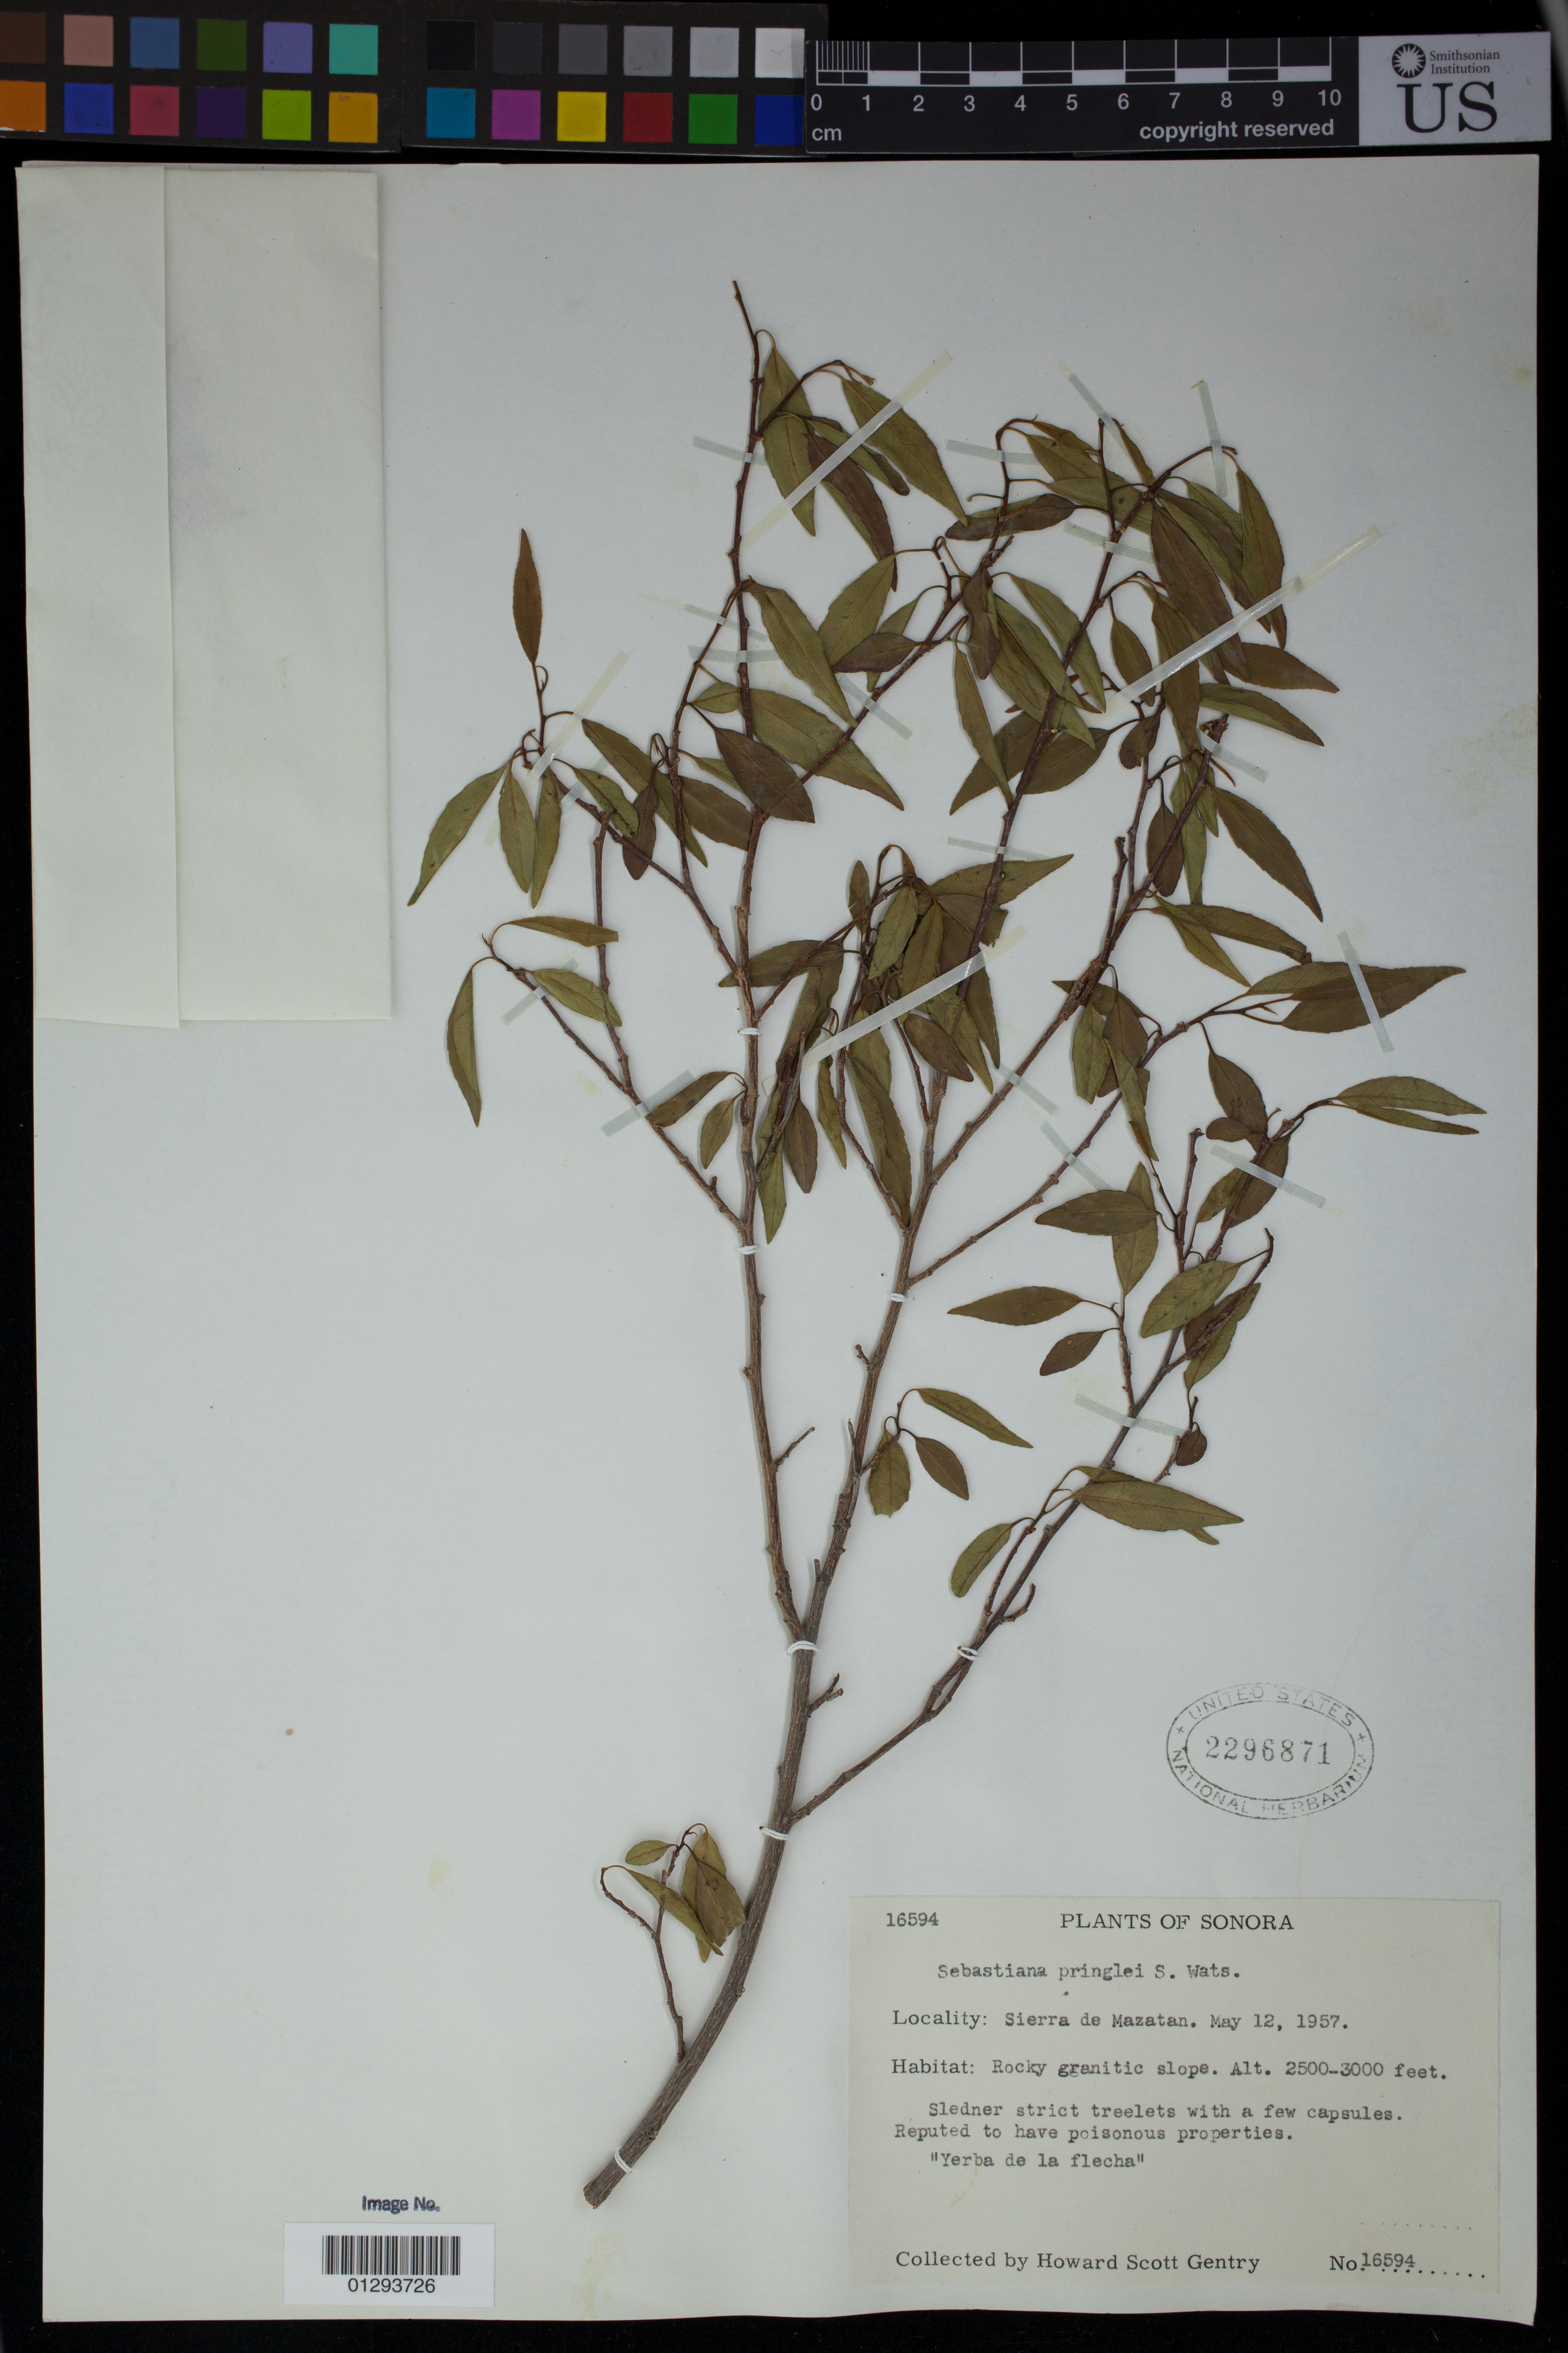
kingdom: Plantae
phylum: Tracheophyta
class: Magnoliopsida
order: Malpighiales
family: Euphorbiaceae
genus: Sebastiania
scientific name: Sebastiania pringlei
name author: S. Watson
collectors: H. S. Gentry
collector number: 16594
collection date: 1957-05-12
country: Mexico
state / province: Sonora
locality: Sierra de Mazatan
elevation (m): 762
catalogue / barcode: US 2296871